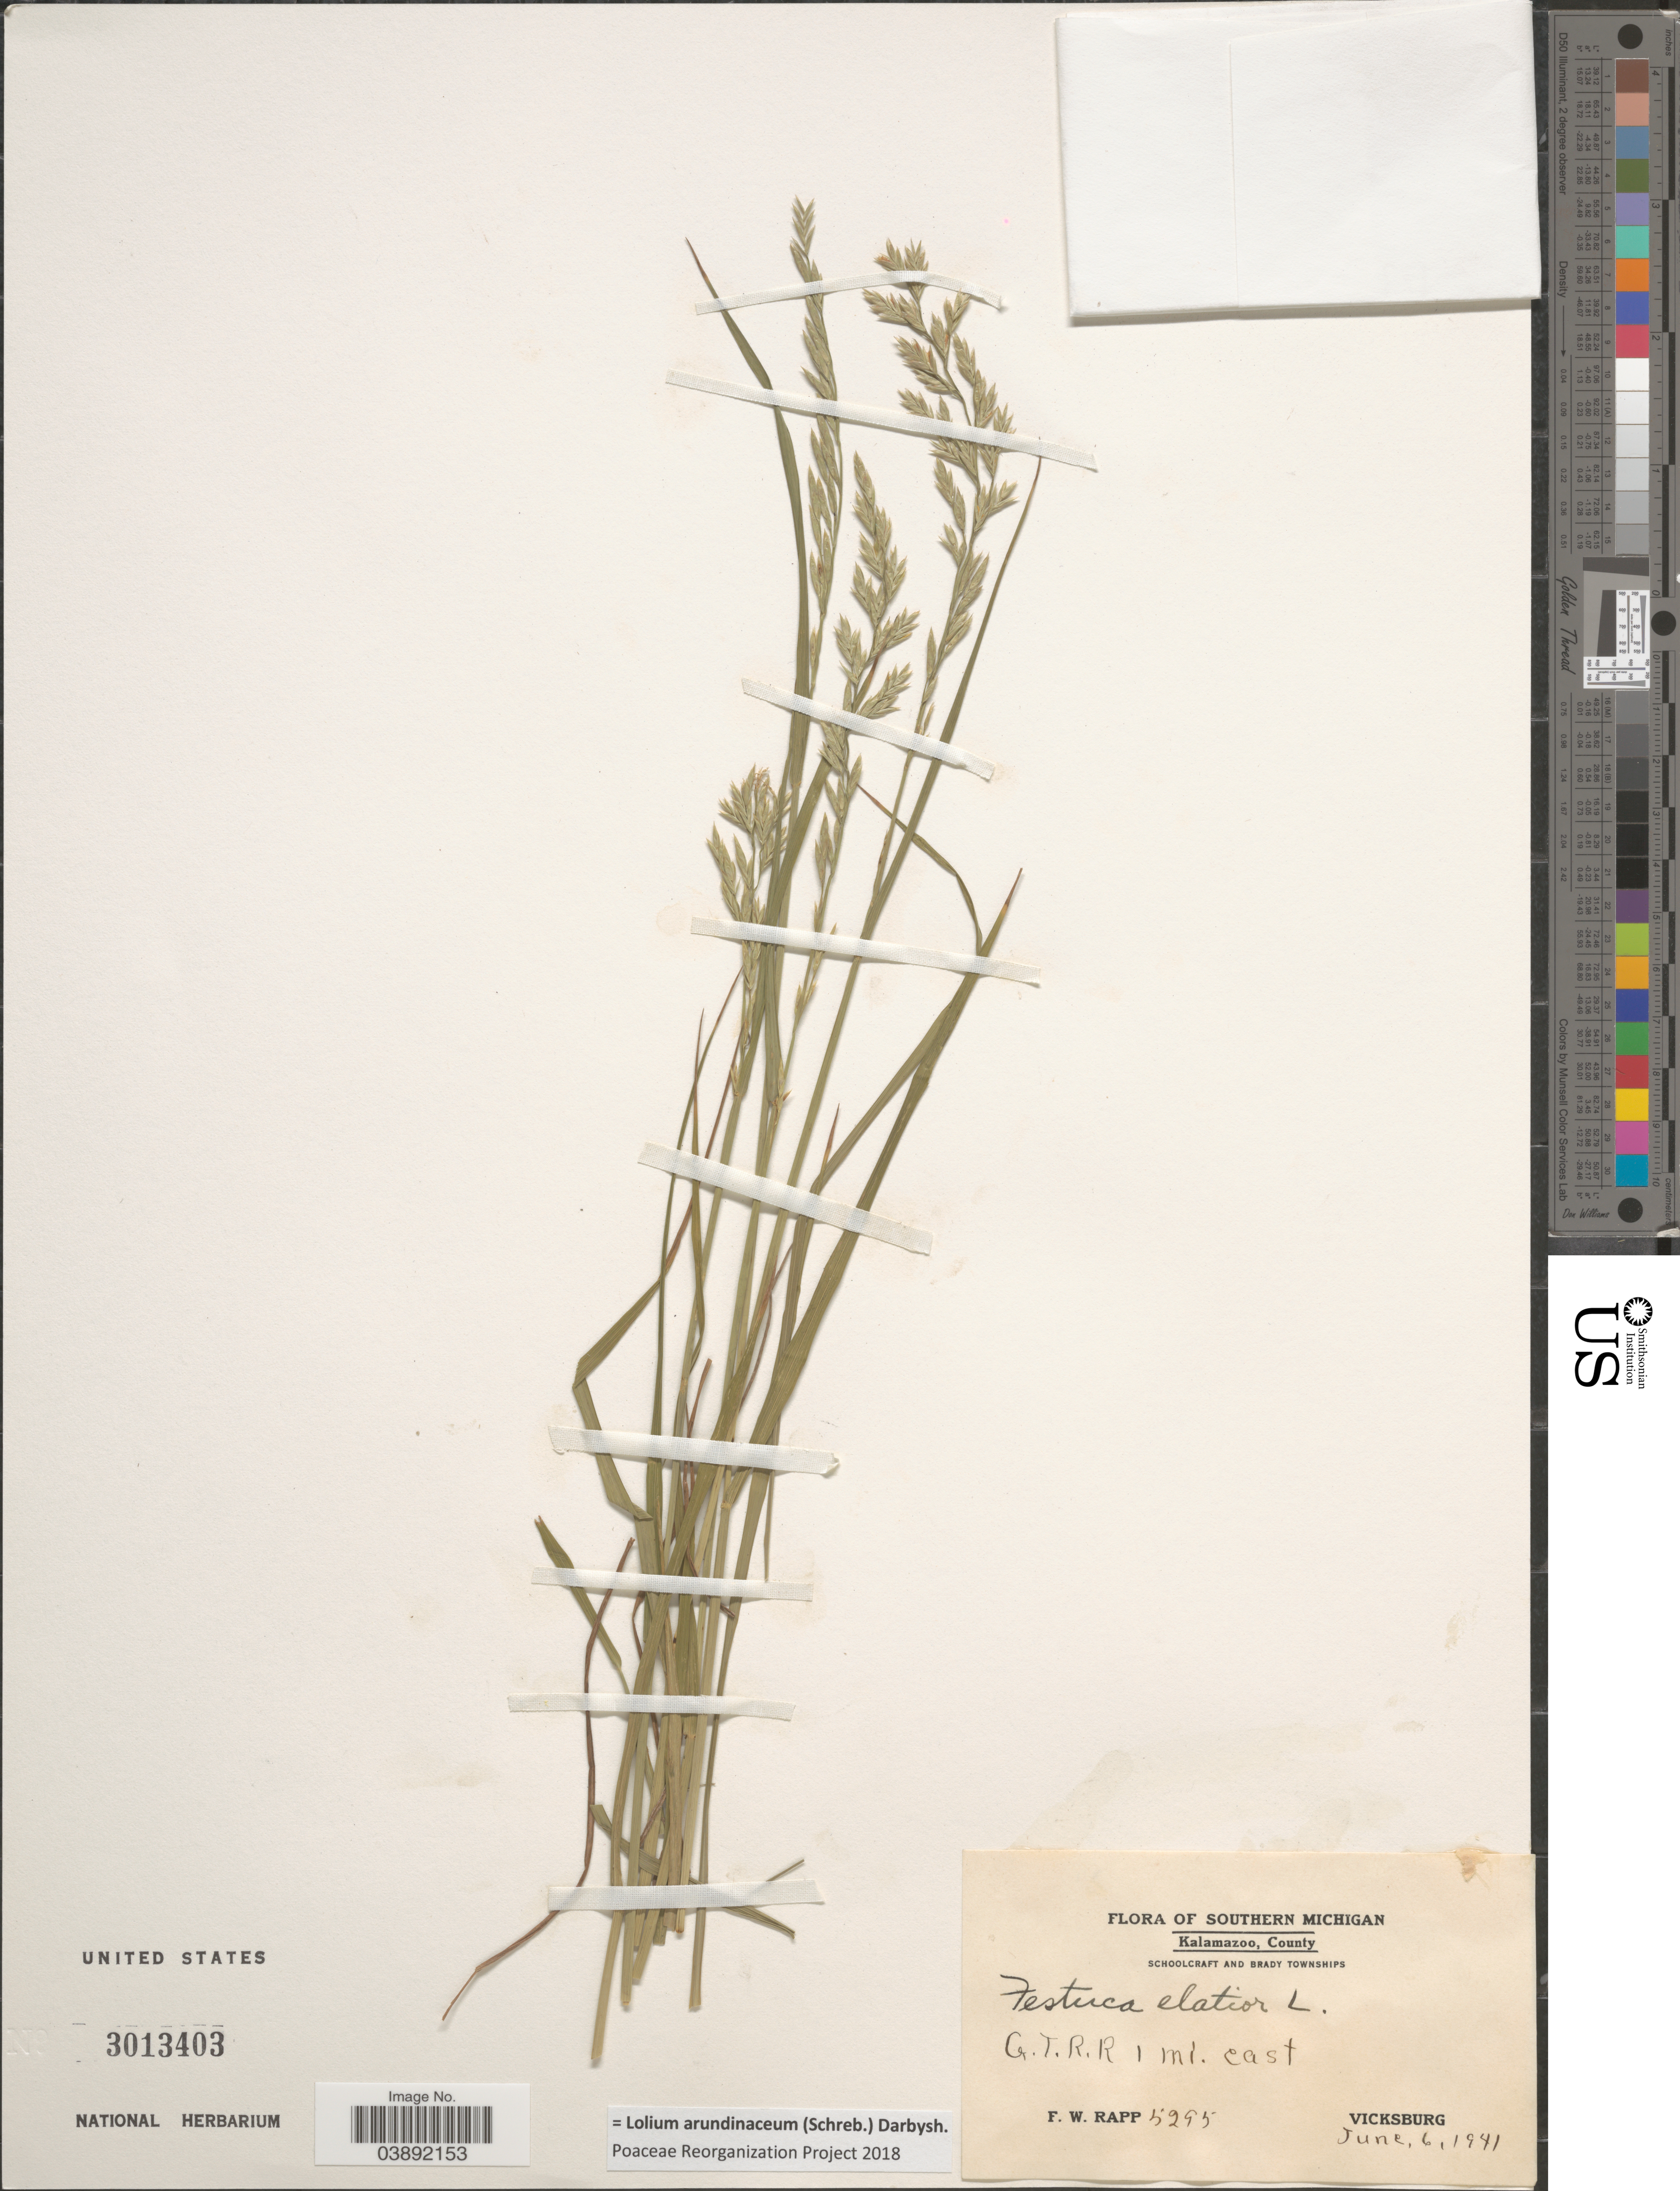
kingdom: Plantae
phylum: Tracheophyta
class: Liliopsida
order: Poales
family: Poaceae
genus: Lolium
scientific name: Lolium arundinaceum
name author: (Schreb.) Darbysh.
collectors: F. Rapp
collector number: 5295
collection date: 1941-06-06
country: United States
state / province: Michigan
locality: Southern Michigan. Kalamazoo, County. Schoolcraft and Brady Townships. G.T.R.R. 1 mi. east Vicksburg.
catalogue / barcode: US 3013403